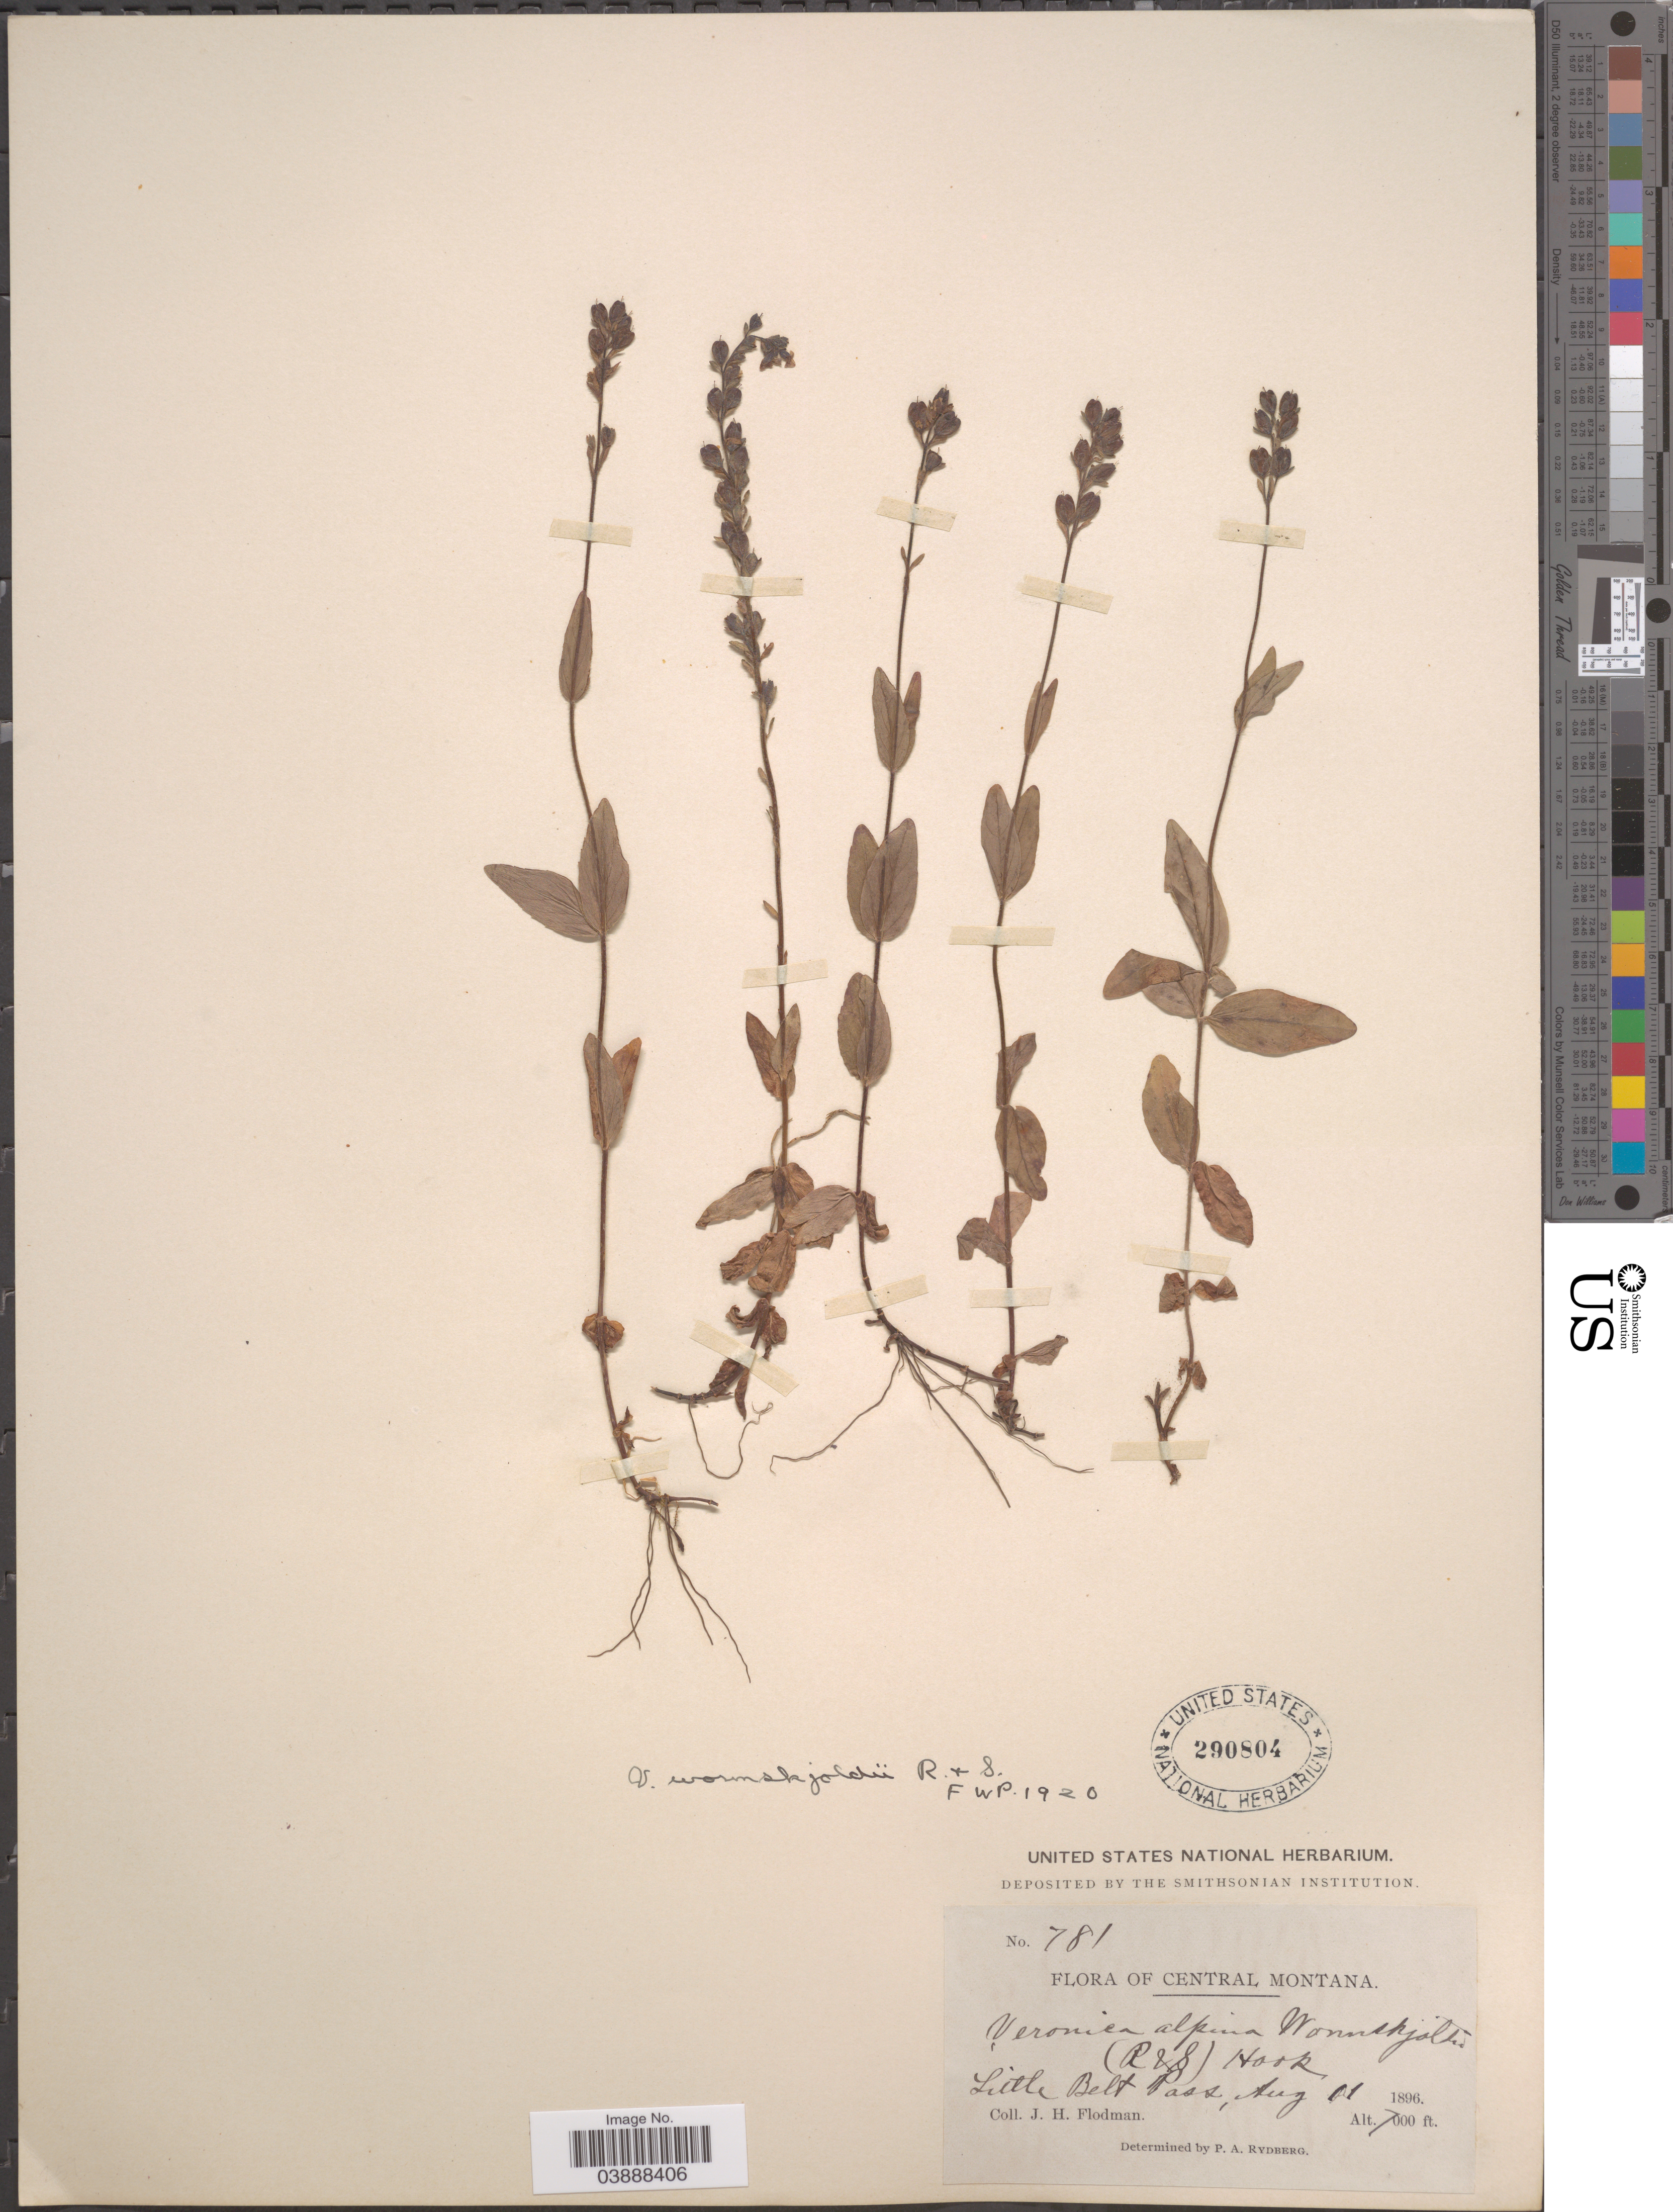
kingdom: Plantae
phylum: Tracheophyta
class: Magnoliopsida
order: Lamiales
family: Plantaginaceae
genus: Veronica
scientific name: Veronica wormskjoldii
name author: Roem. & Schult.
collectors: J. Flodman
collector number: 781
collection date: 1896-08-11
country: United States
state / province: Montana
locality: Central Montana. Little Belt Pass.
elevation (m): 2134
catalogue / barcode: US 290804